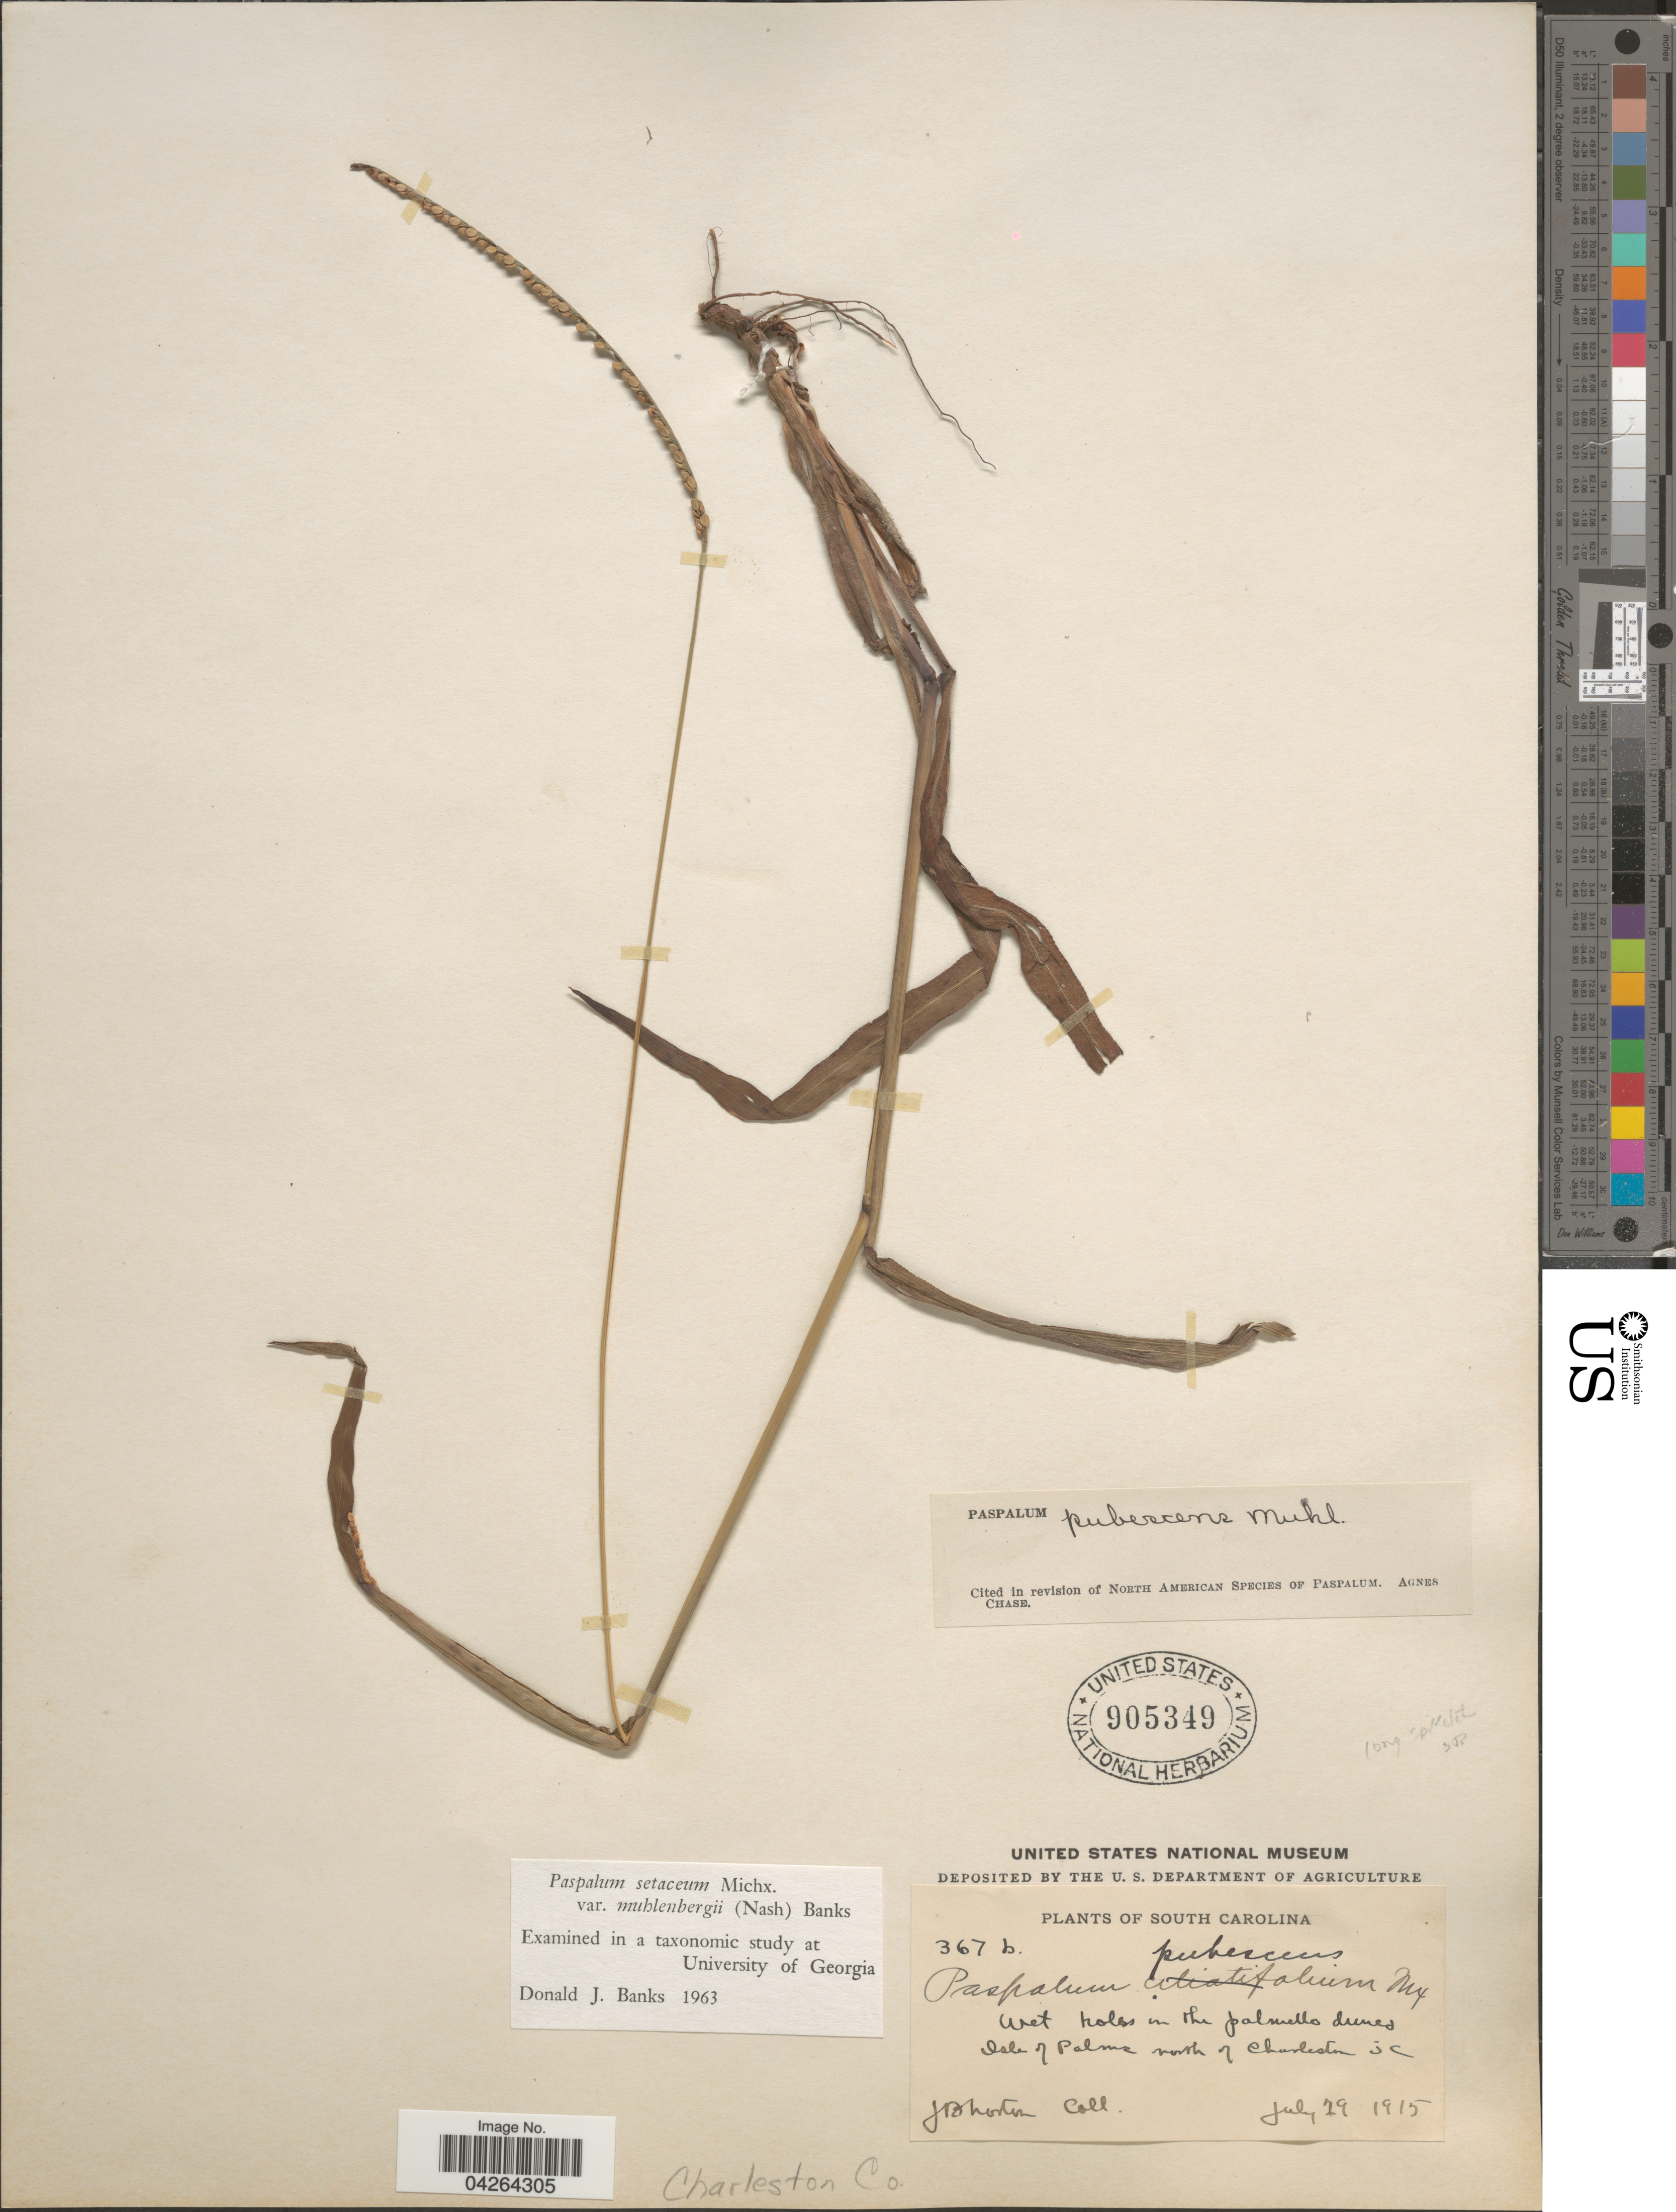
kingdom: Plantae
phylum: Tracheophyta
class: Liliopsida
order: Poales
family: Poaceae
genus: Paspalum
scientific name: Paspalum setaceum var. muhlenbergii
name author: (Nash) D.J. Banks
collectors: J. B. Norton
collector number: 367b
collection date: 1915-07-29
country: United States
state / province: South Carolina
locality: Wet holes in the palmetto dunes. Isle of Palms north of Charleston. Charleston Co.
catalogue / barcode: US 905349